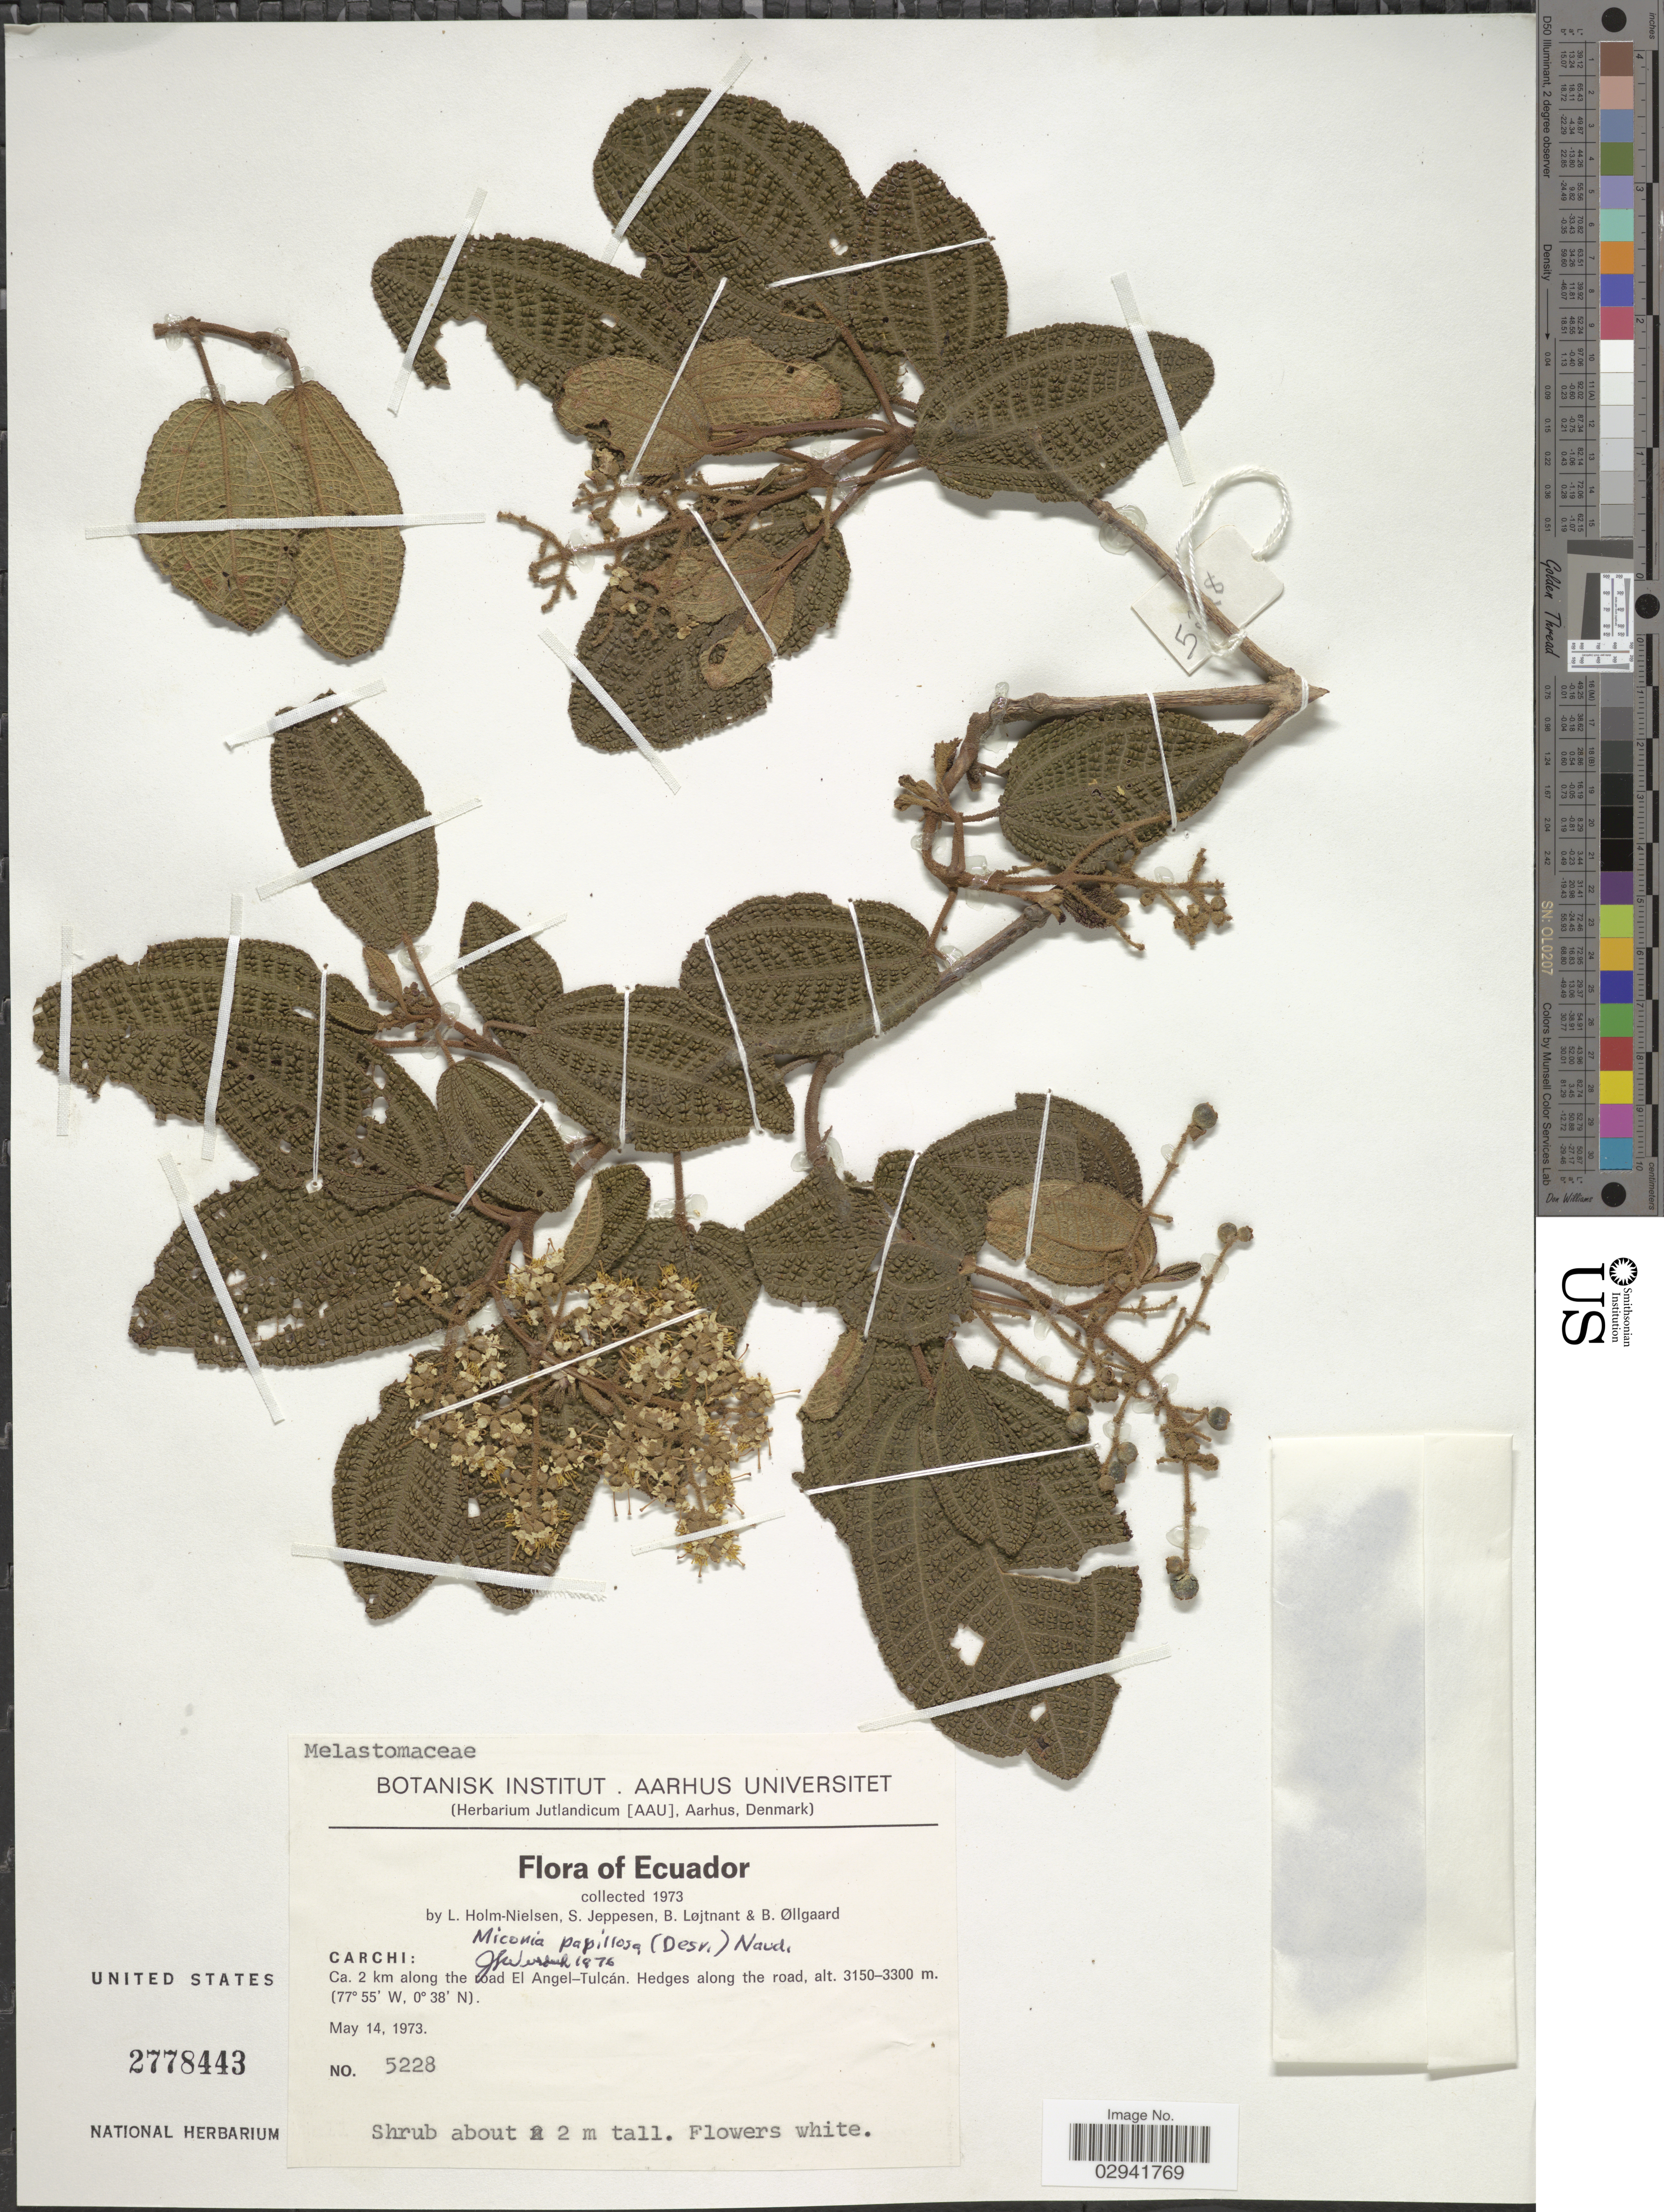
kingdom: Plantae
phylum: Tracheophyta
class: Magnoliopsida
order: Myrtales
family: Melastomataceae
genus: Miconia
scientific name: Miconia papillosa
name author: (Desr.) Naudin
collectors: L. Holm-Nielsen, S. Jeppesen, B. Löjtnant & B. Øllgaard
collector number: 5228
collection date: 1973-05-14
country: Ecuador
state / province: Carchi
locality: Ca. 2 km along road El angel-Tulcán.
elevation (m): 3150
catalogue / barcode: US 2778443